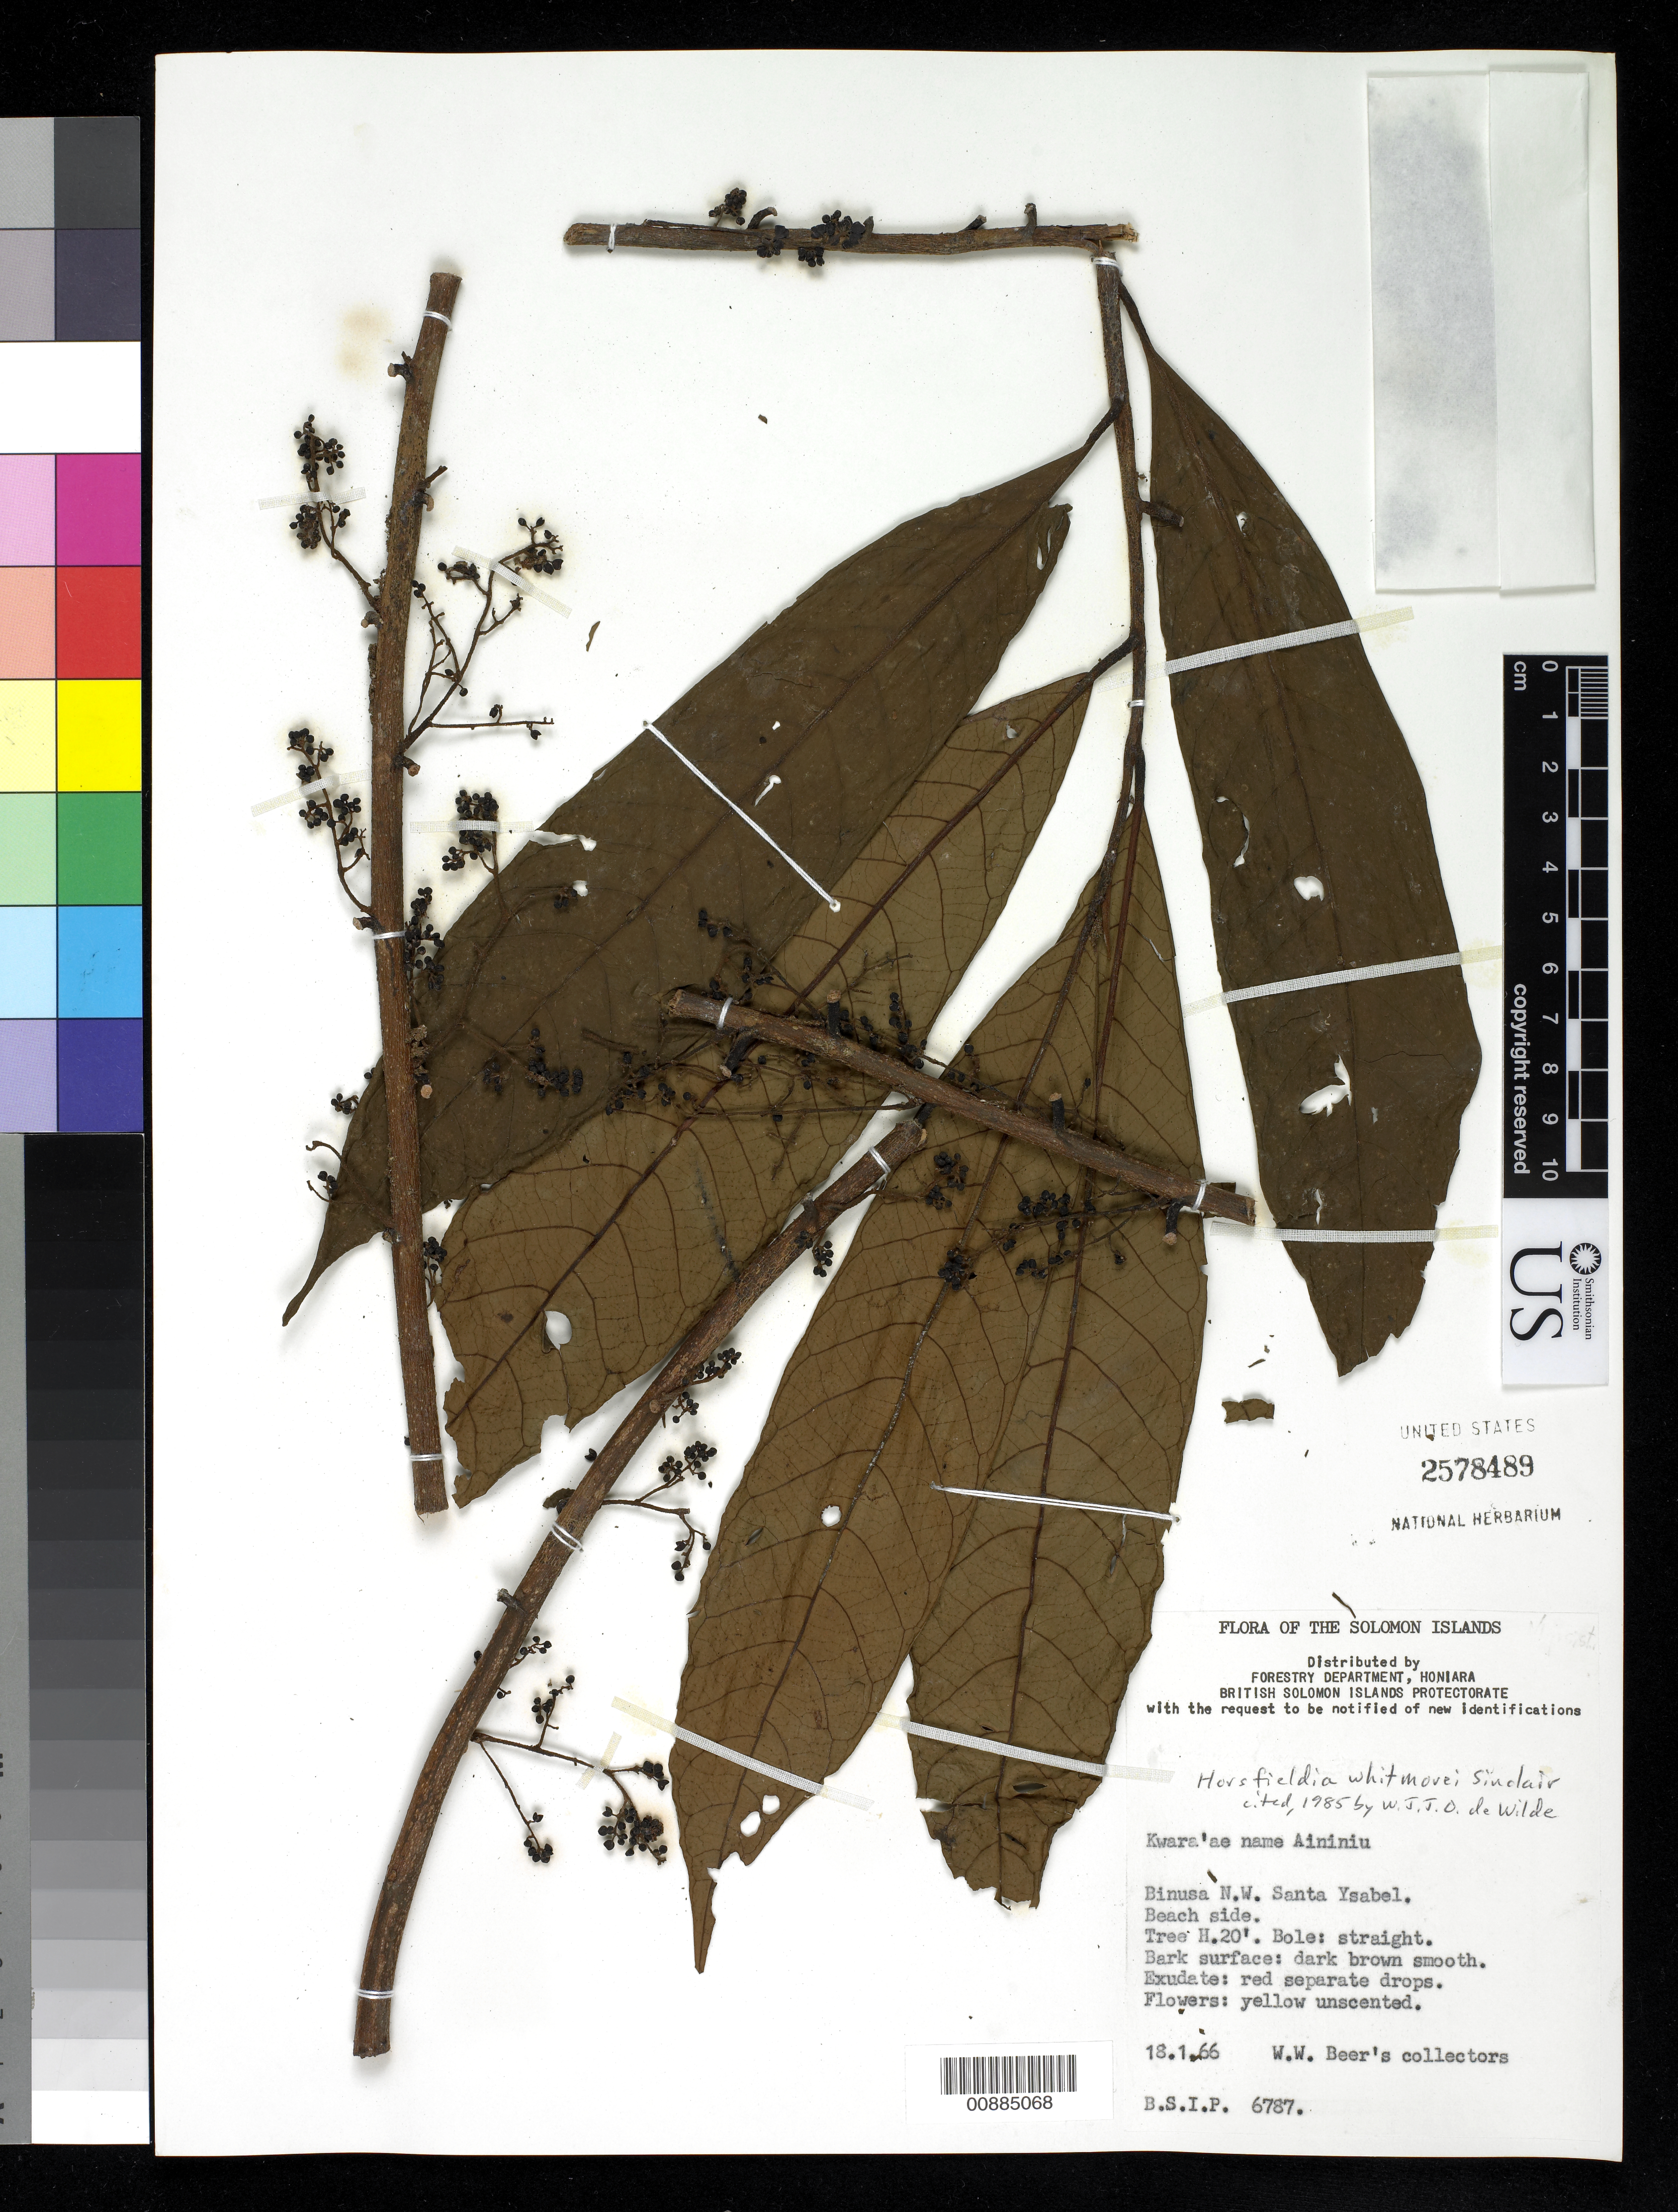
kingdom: Plantae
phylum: Tracheophyta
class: Magnoliopsida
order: Magnoliales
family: Myristicaceae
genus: Horsfieldia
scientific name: Horsfieldia whitmorei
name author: J. Sinclair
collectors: W. Beer's Collectors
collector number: BSIP 6787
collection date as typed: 18 Jan 1966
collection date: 1966-01-18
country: Solomon Islands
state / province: Isabel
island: Santa Isabel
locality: Binusa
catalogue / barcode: US 2578489